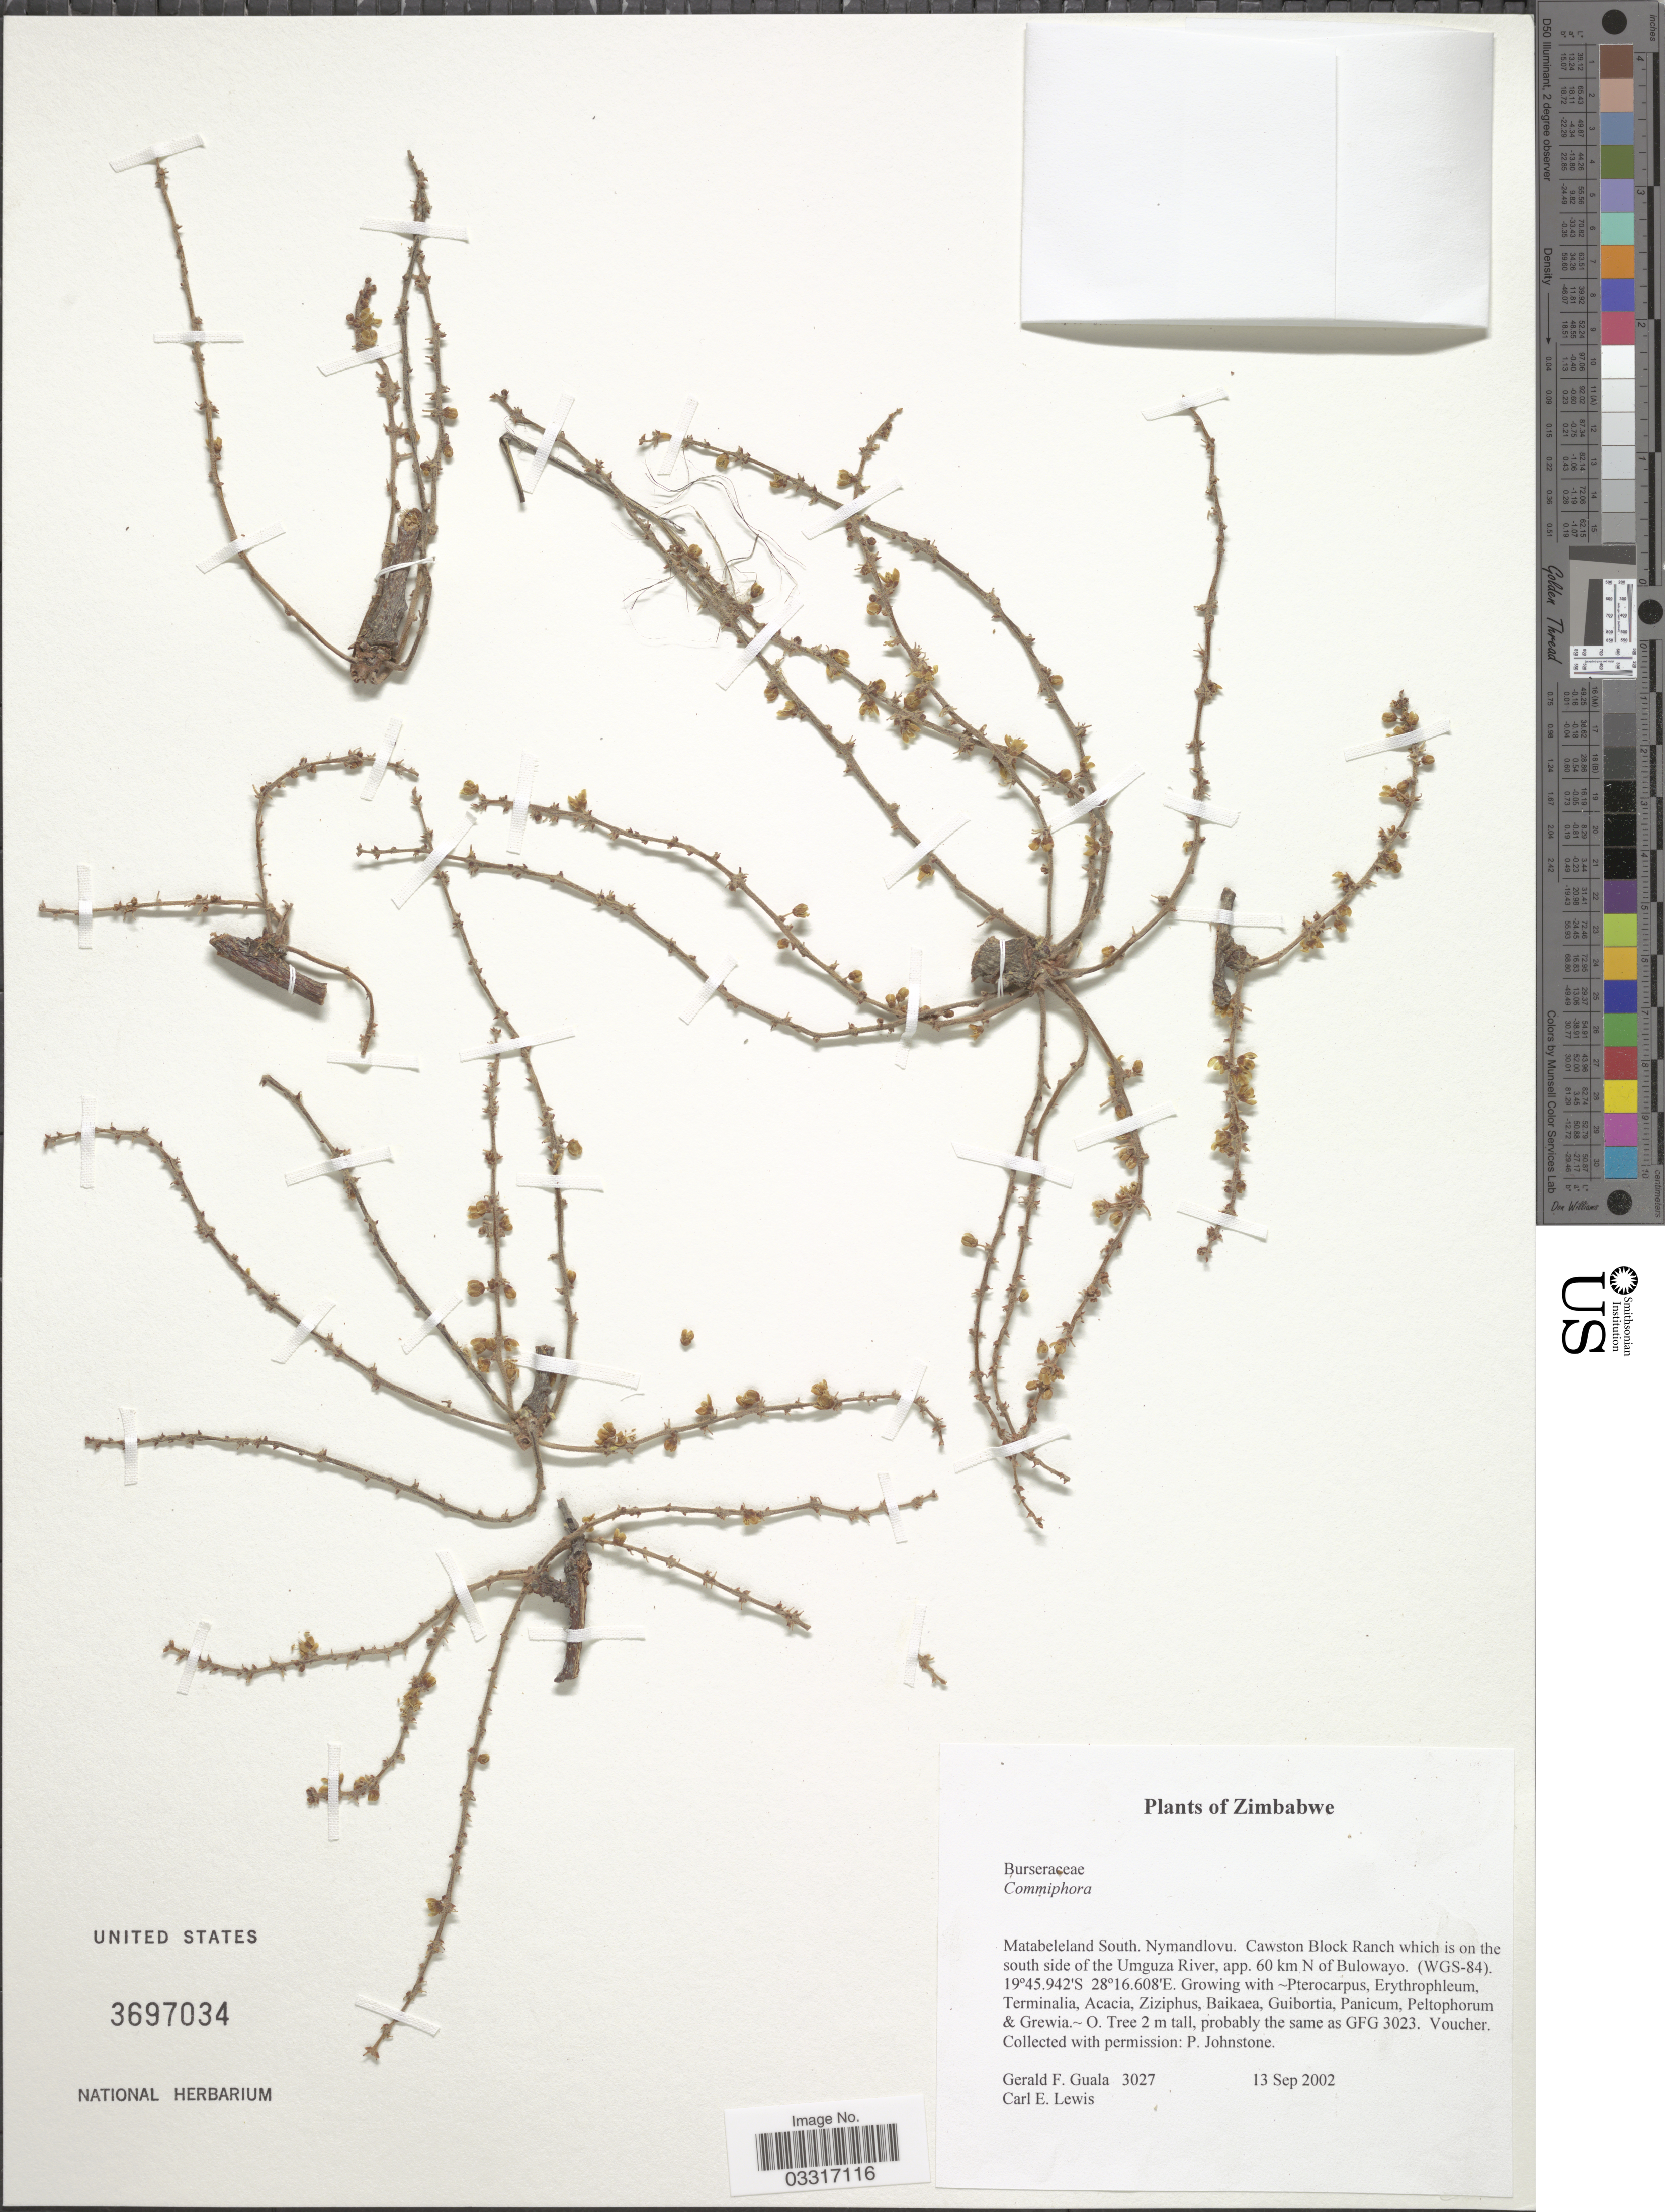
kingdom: Plantae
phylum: Tracheophyta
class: Magnoliopsida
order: Sapindales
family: Burseraceae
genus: Commiphora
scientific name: Commiphora sp.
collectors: G. Guala & C. Lewis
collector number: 3027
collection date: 2002-09-13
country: Zimbabwe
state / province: Matabeleland South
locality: Nymandlovu. Cawston Block Ranch which is on the south side of the Umguza River, app. 60 km N of Bulowayo. (WGS-84).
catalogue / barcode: US 3697034